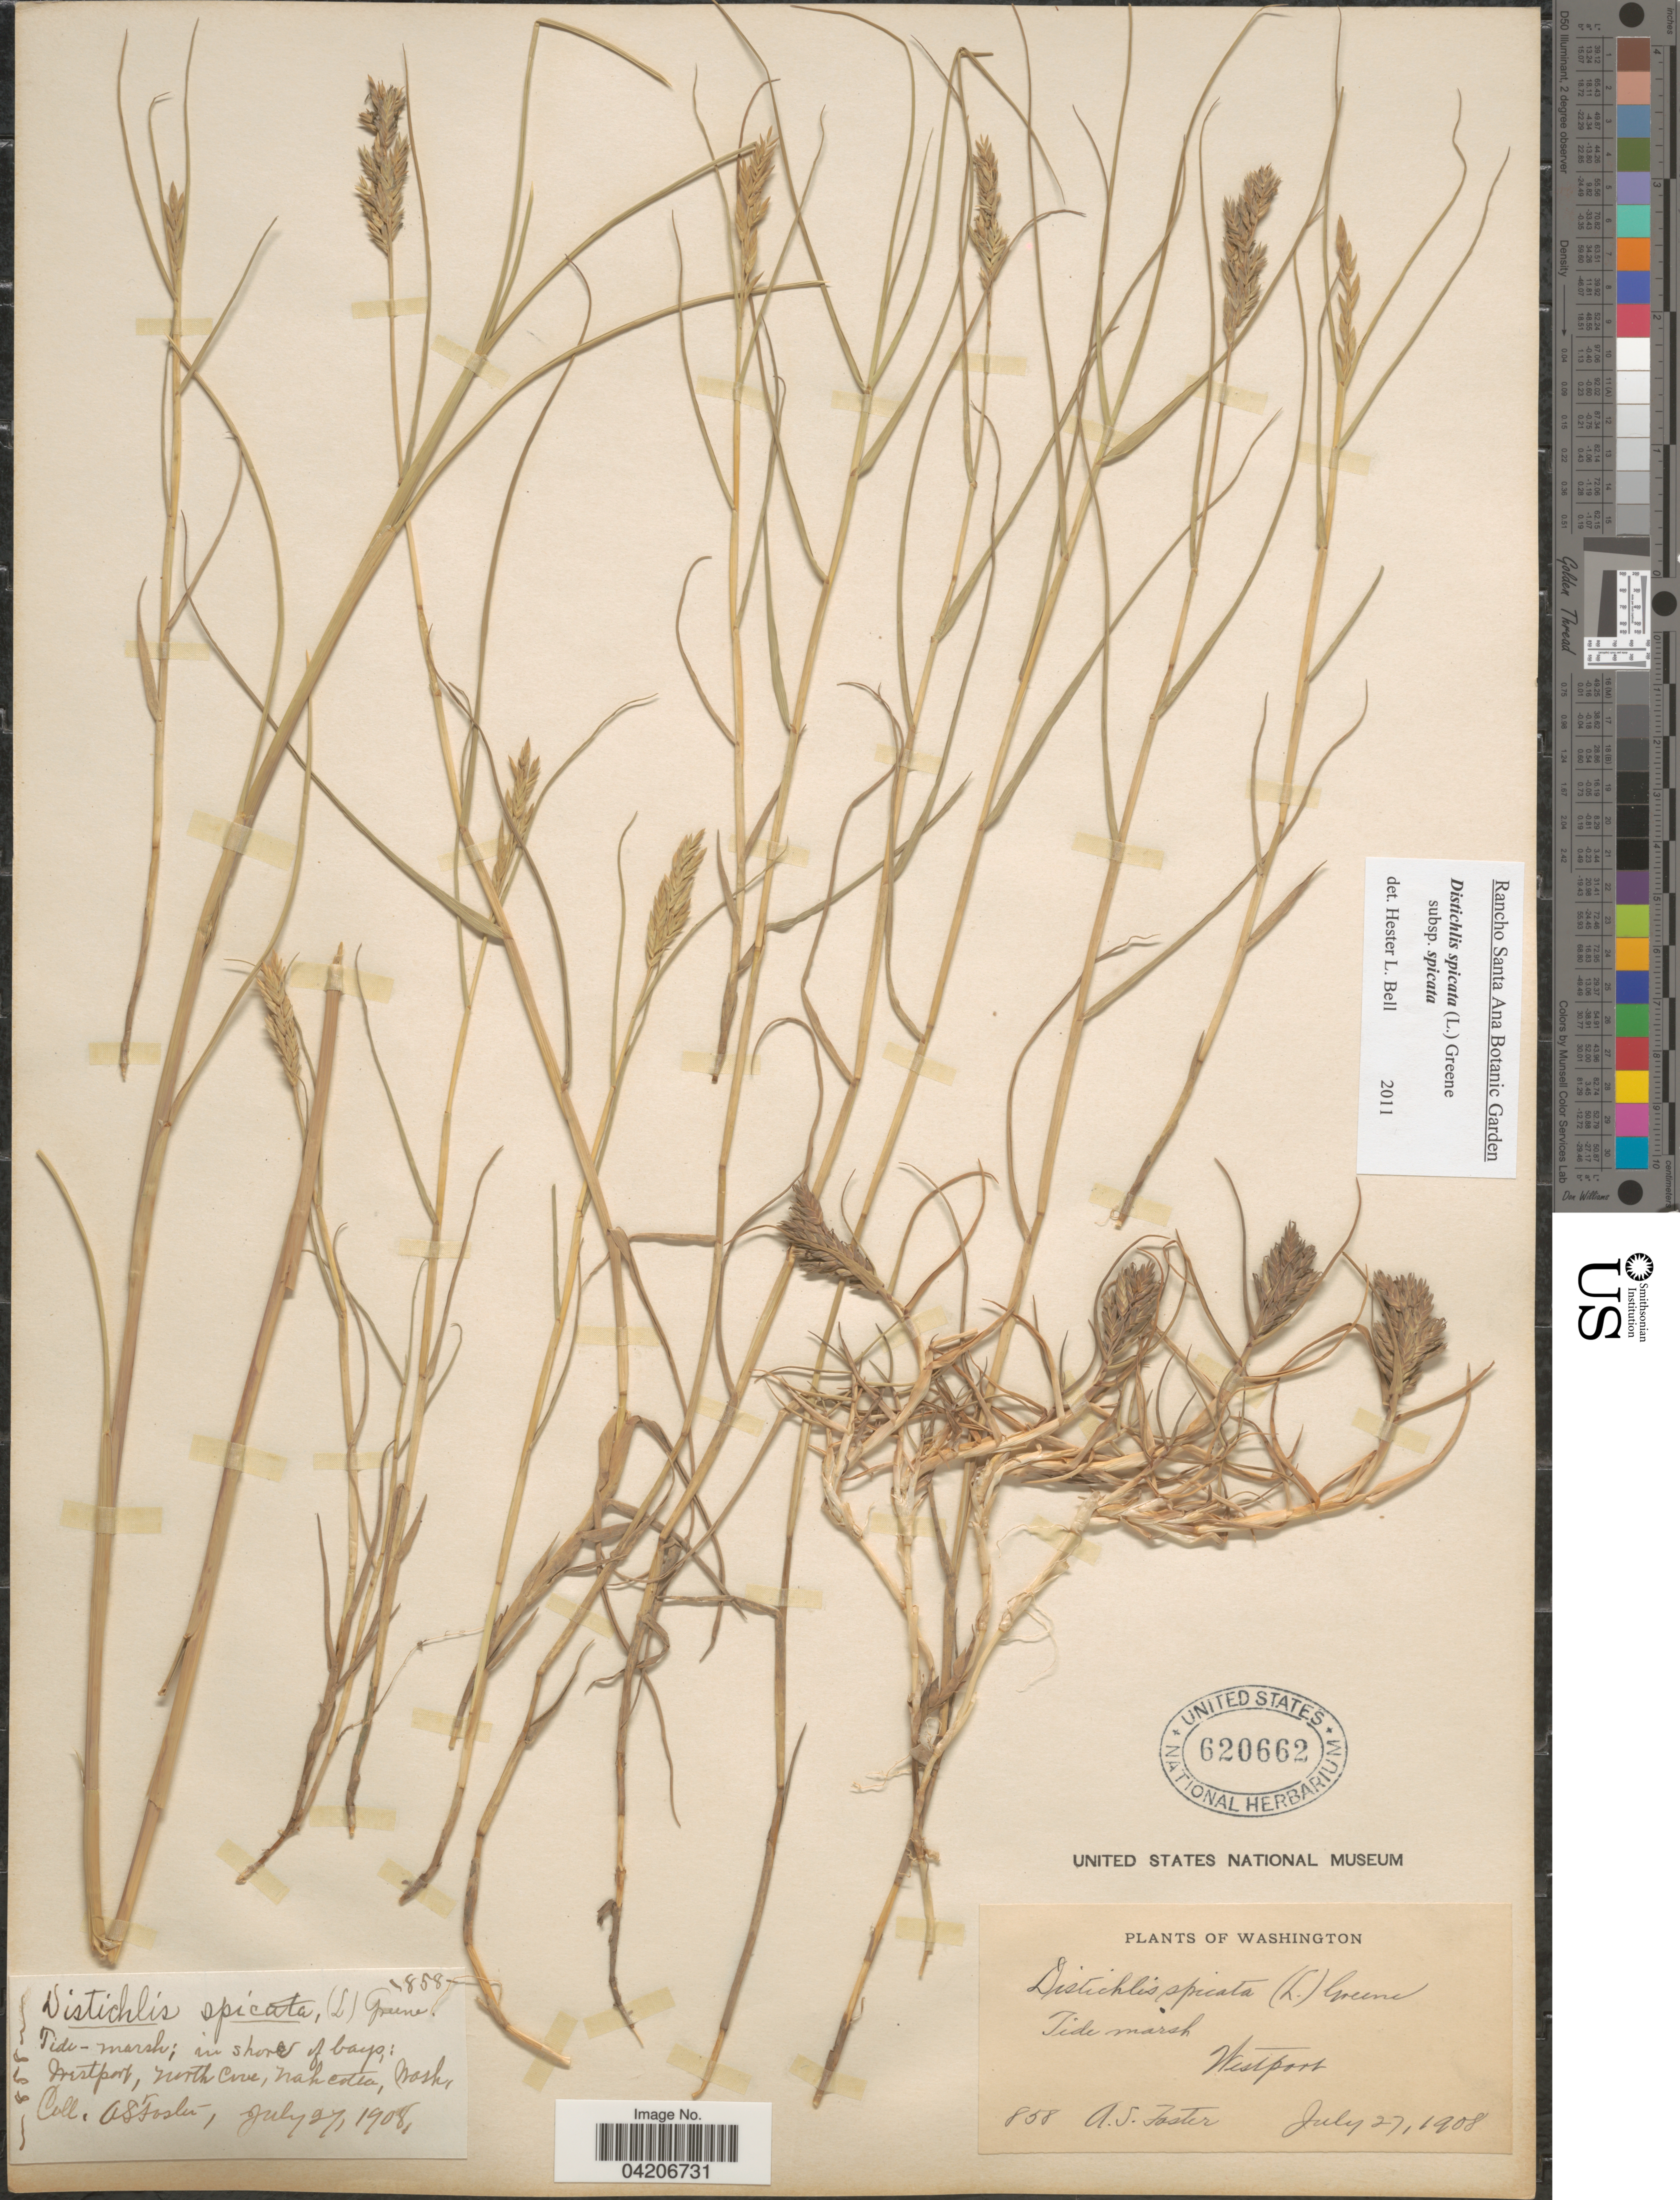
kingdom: Plantae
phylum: Tracheophyta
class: Liliopsida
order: Poales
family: Poaceae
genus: Distichlis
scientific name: Distichlis spicata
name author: (L.) Greene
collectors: A. S. Foster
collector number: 858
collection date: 1908-07-27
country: United States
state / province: Washington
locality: Westport, North Cove, Nahcotta.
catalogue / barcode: US 620662